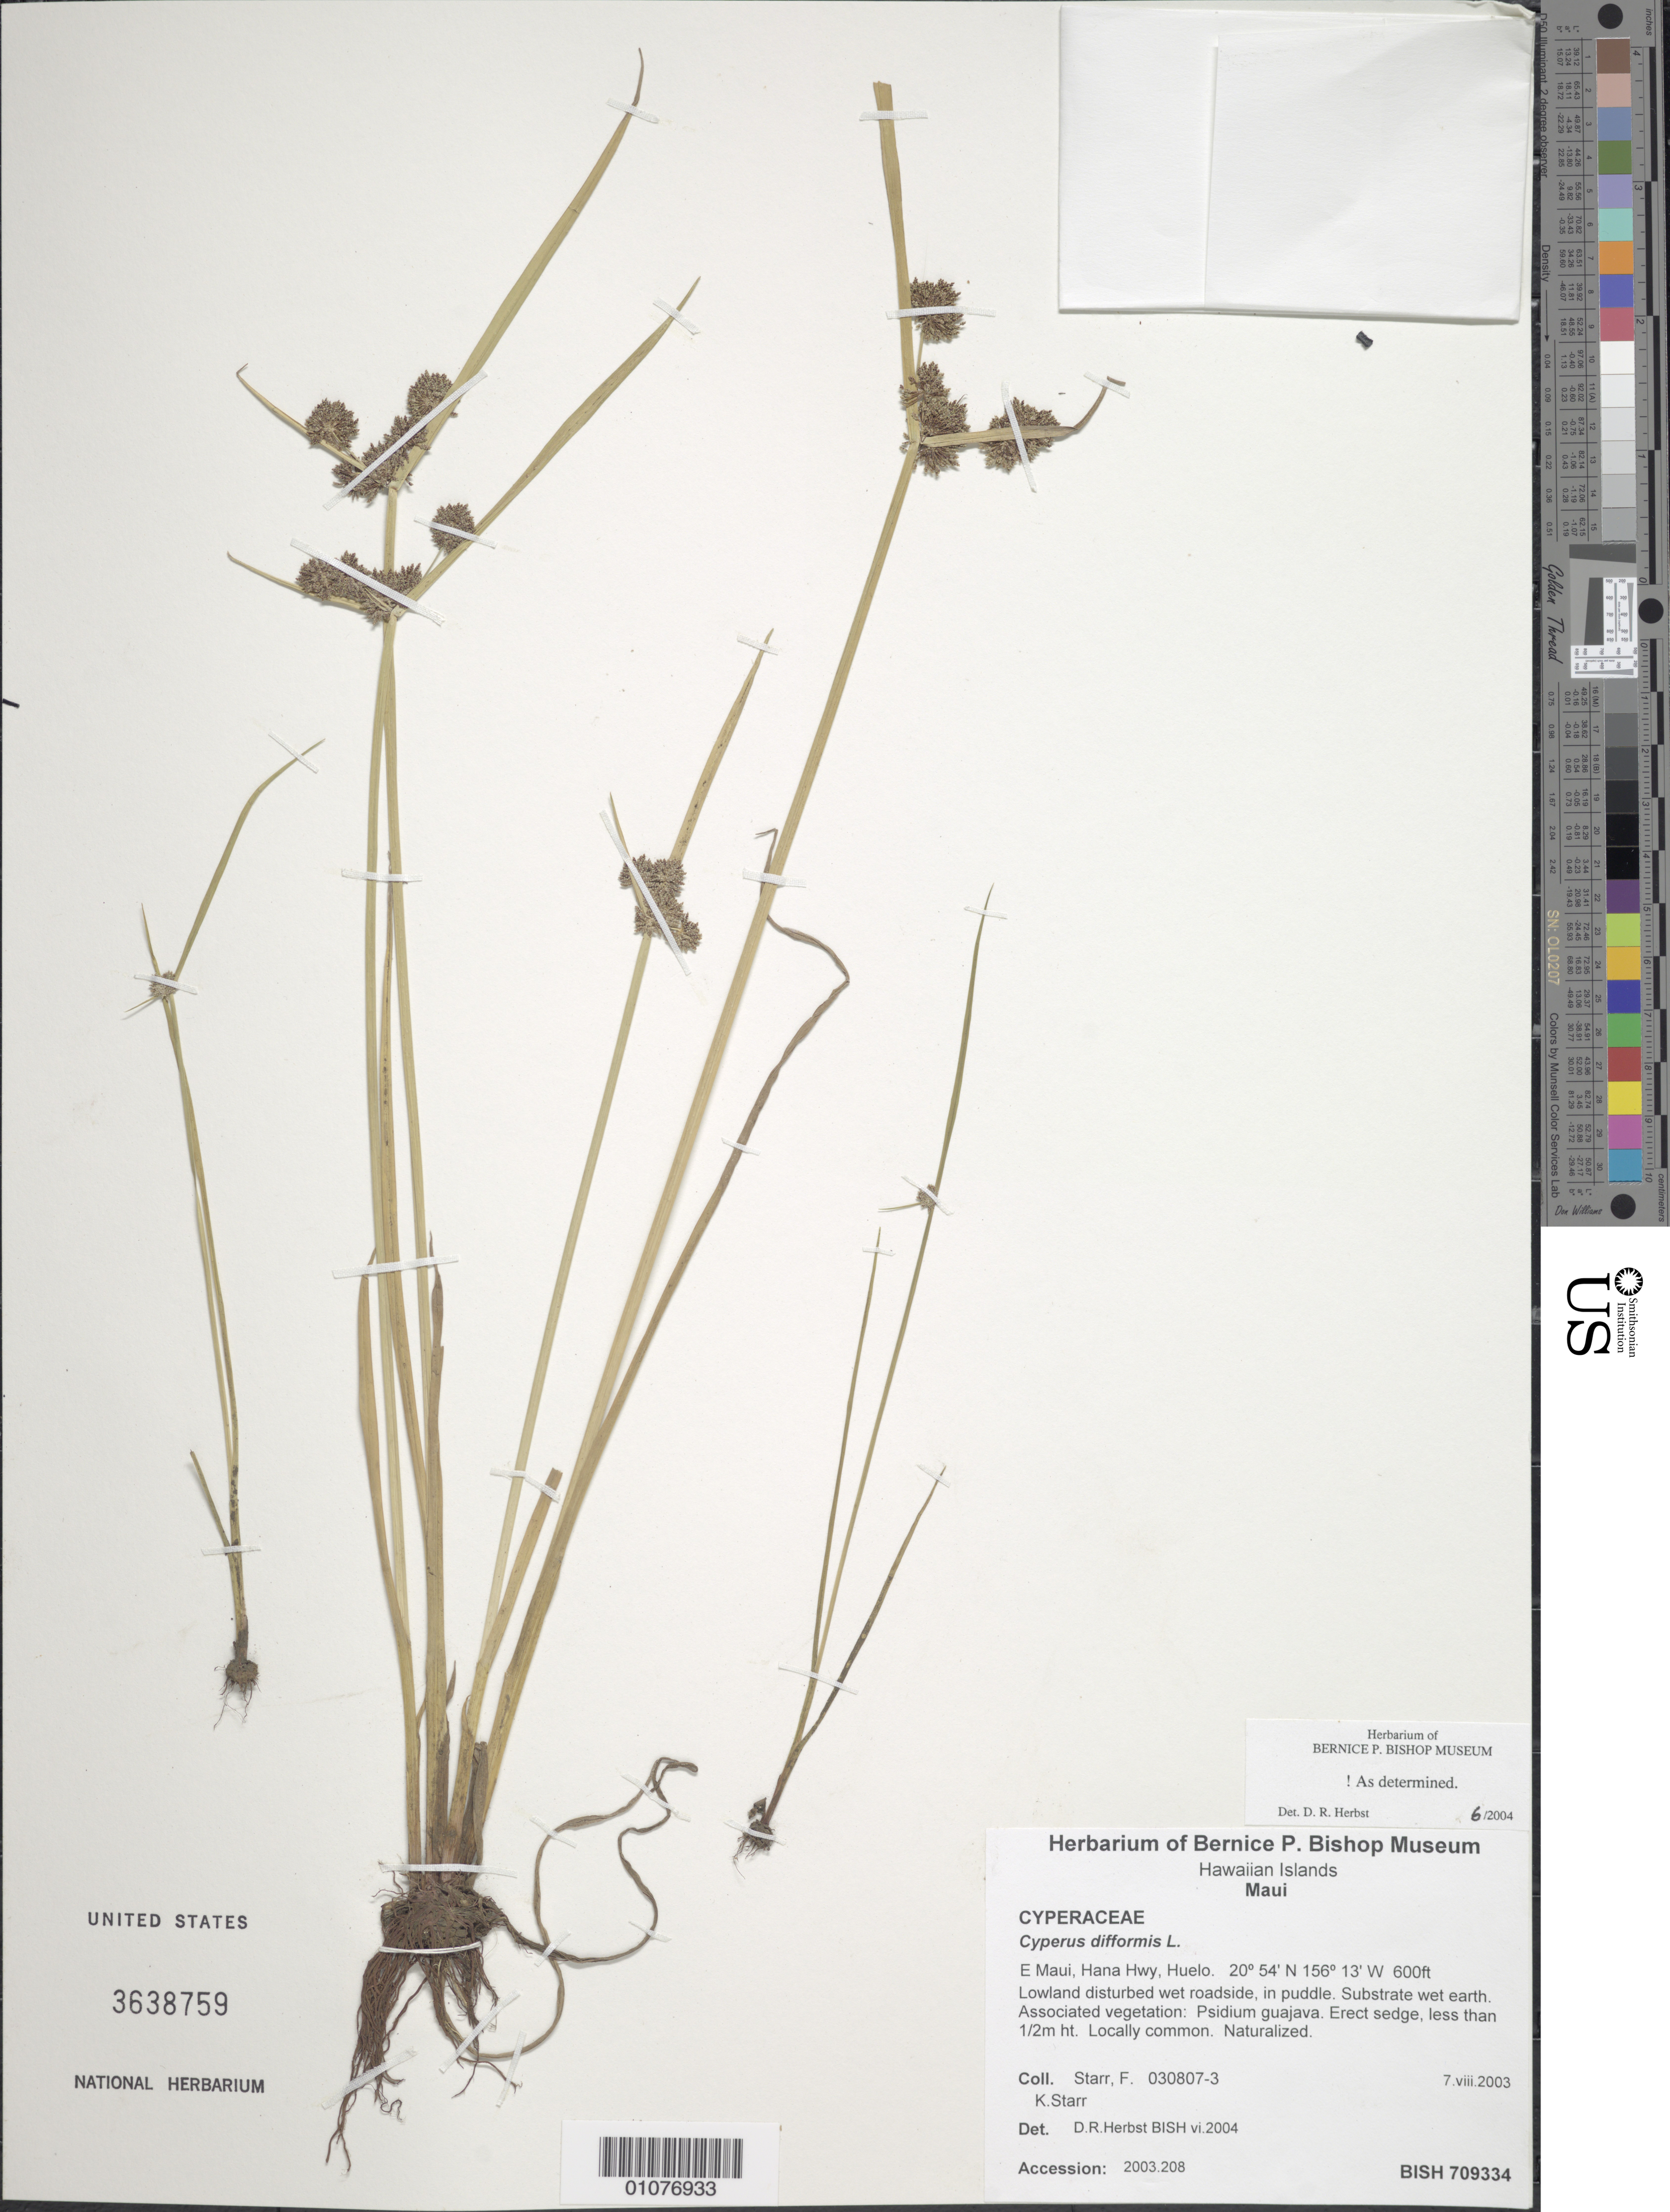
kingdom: Plantae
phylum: Tracheophyta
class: Liliopsida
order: Poales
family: Cyperaceae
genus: Cyperus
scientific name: Cyperus difformis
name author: L.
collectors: F. Starr & K. Starr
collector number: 030807-3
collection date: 2003-08-07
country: United States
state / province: Hawaii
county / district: Maui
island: Maui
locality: E Maui, Hana Hwy, Huelo. Lowland disturbed wet roadside, in puddle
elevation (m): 183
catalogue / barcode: US 3638759